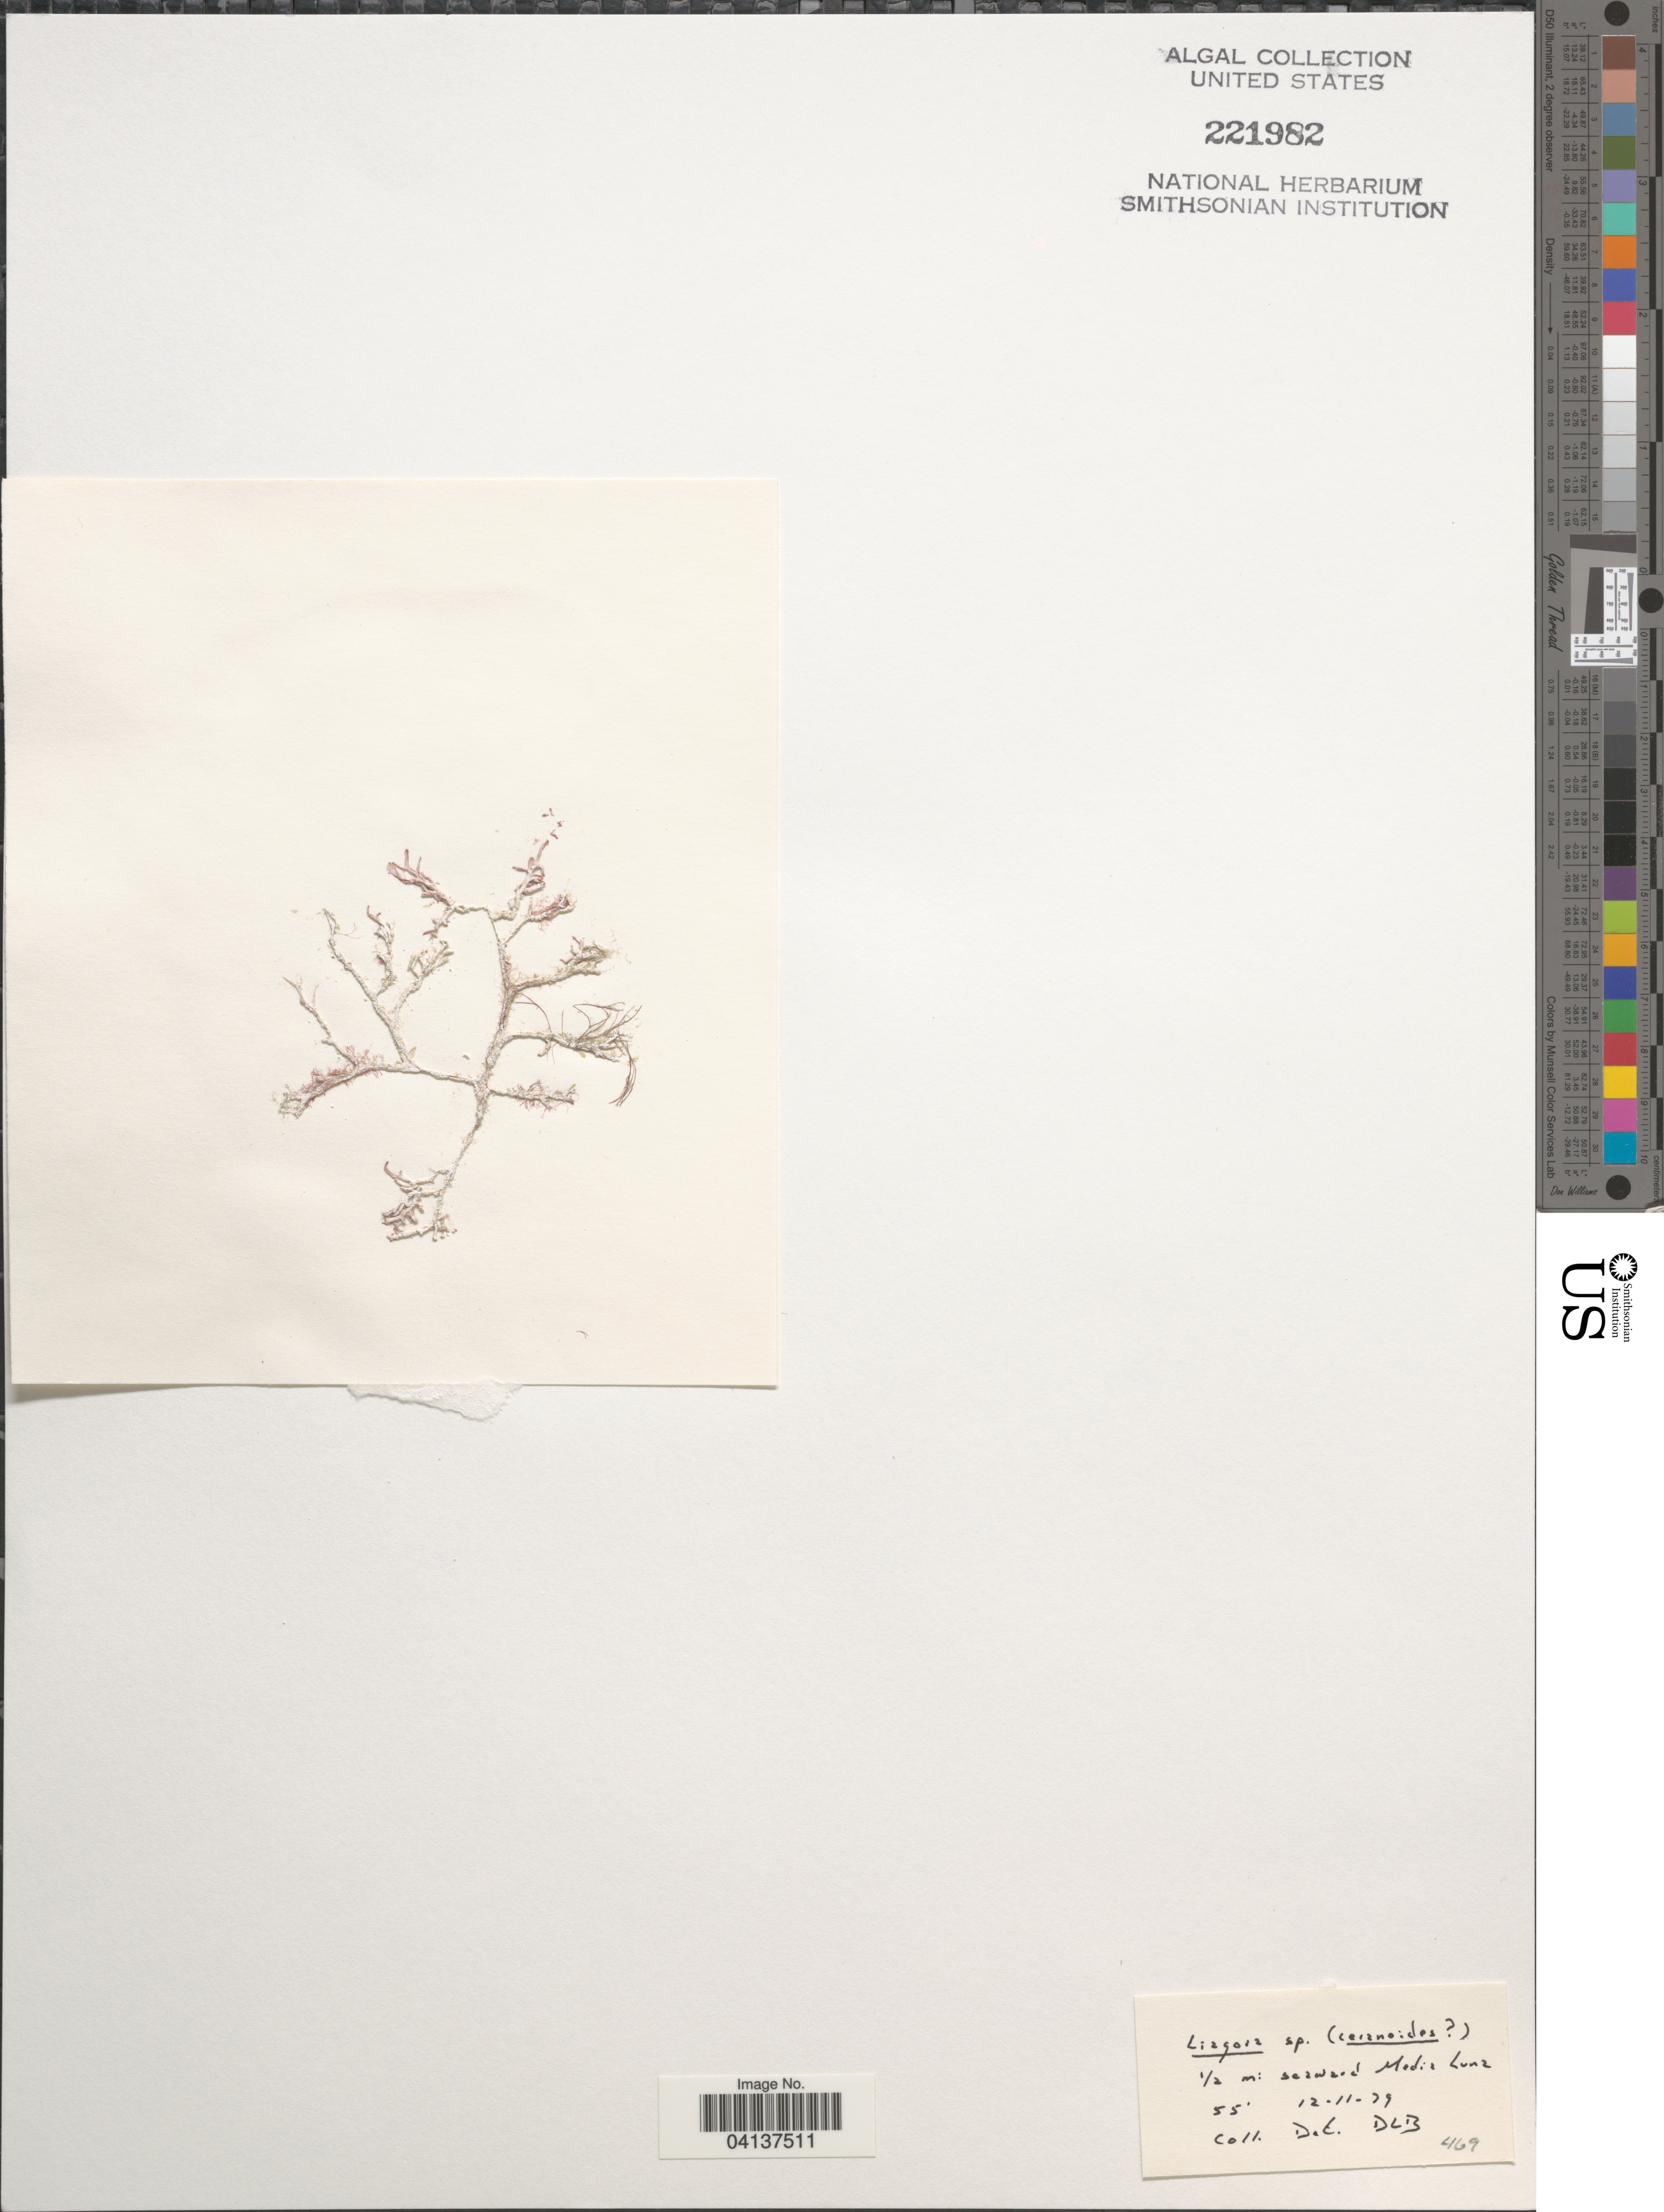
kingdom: Plantae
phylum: Rhodophyta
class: Florideophyceae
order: Nemaliales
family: Liagoraceae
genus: Liagora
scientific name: Liagora sp.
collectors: D. L. B.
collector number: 469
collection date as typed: Transcribed d/m/y: 12/11/79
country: Puerto Rico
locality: ½ mi seaward Media Luna.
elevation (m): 17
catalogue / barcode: US 221982